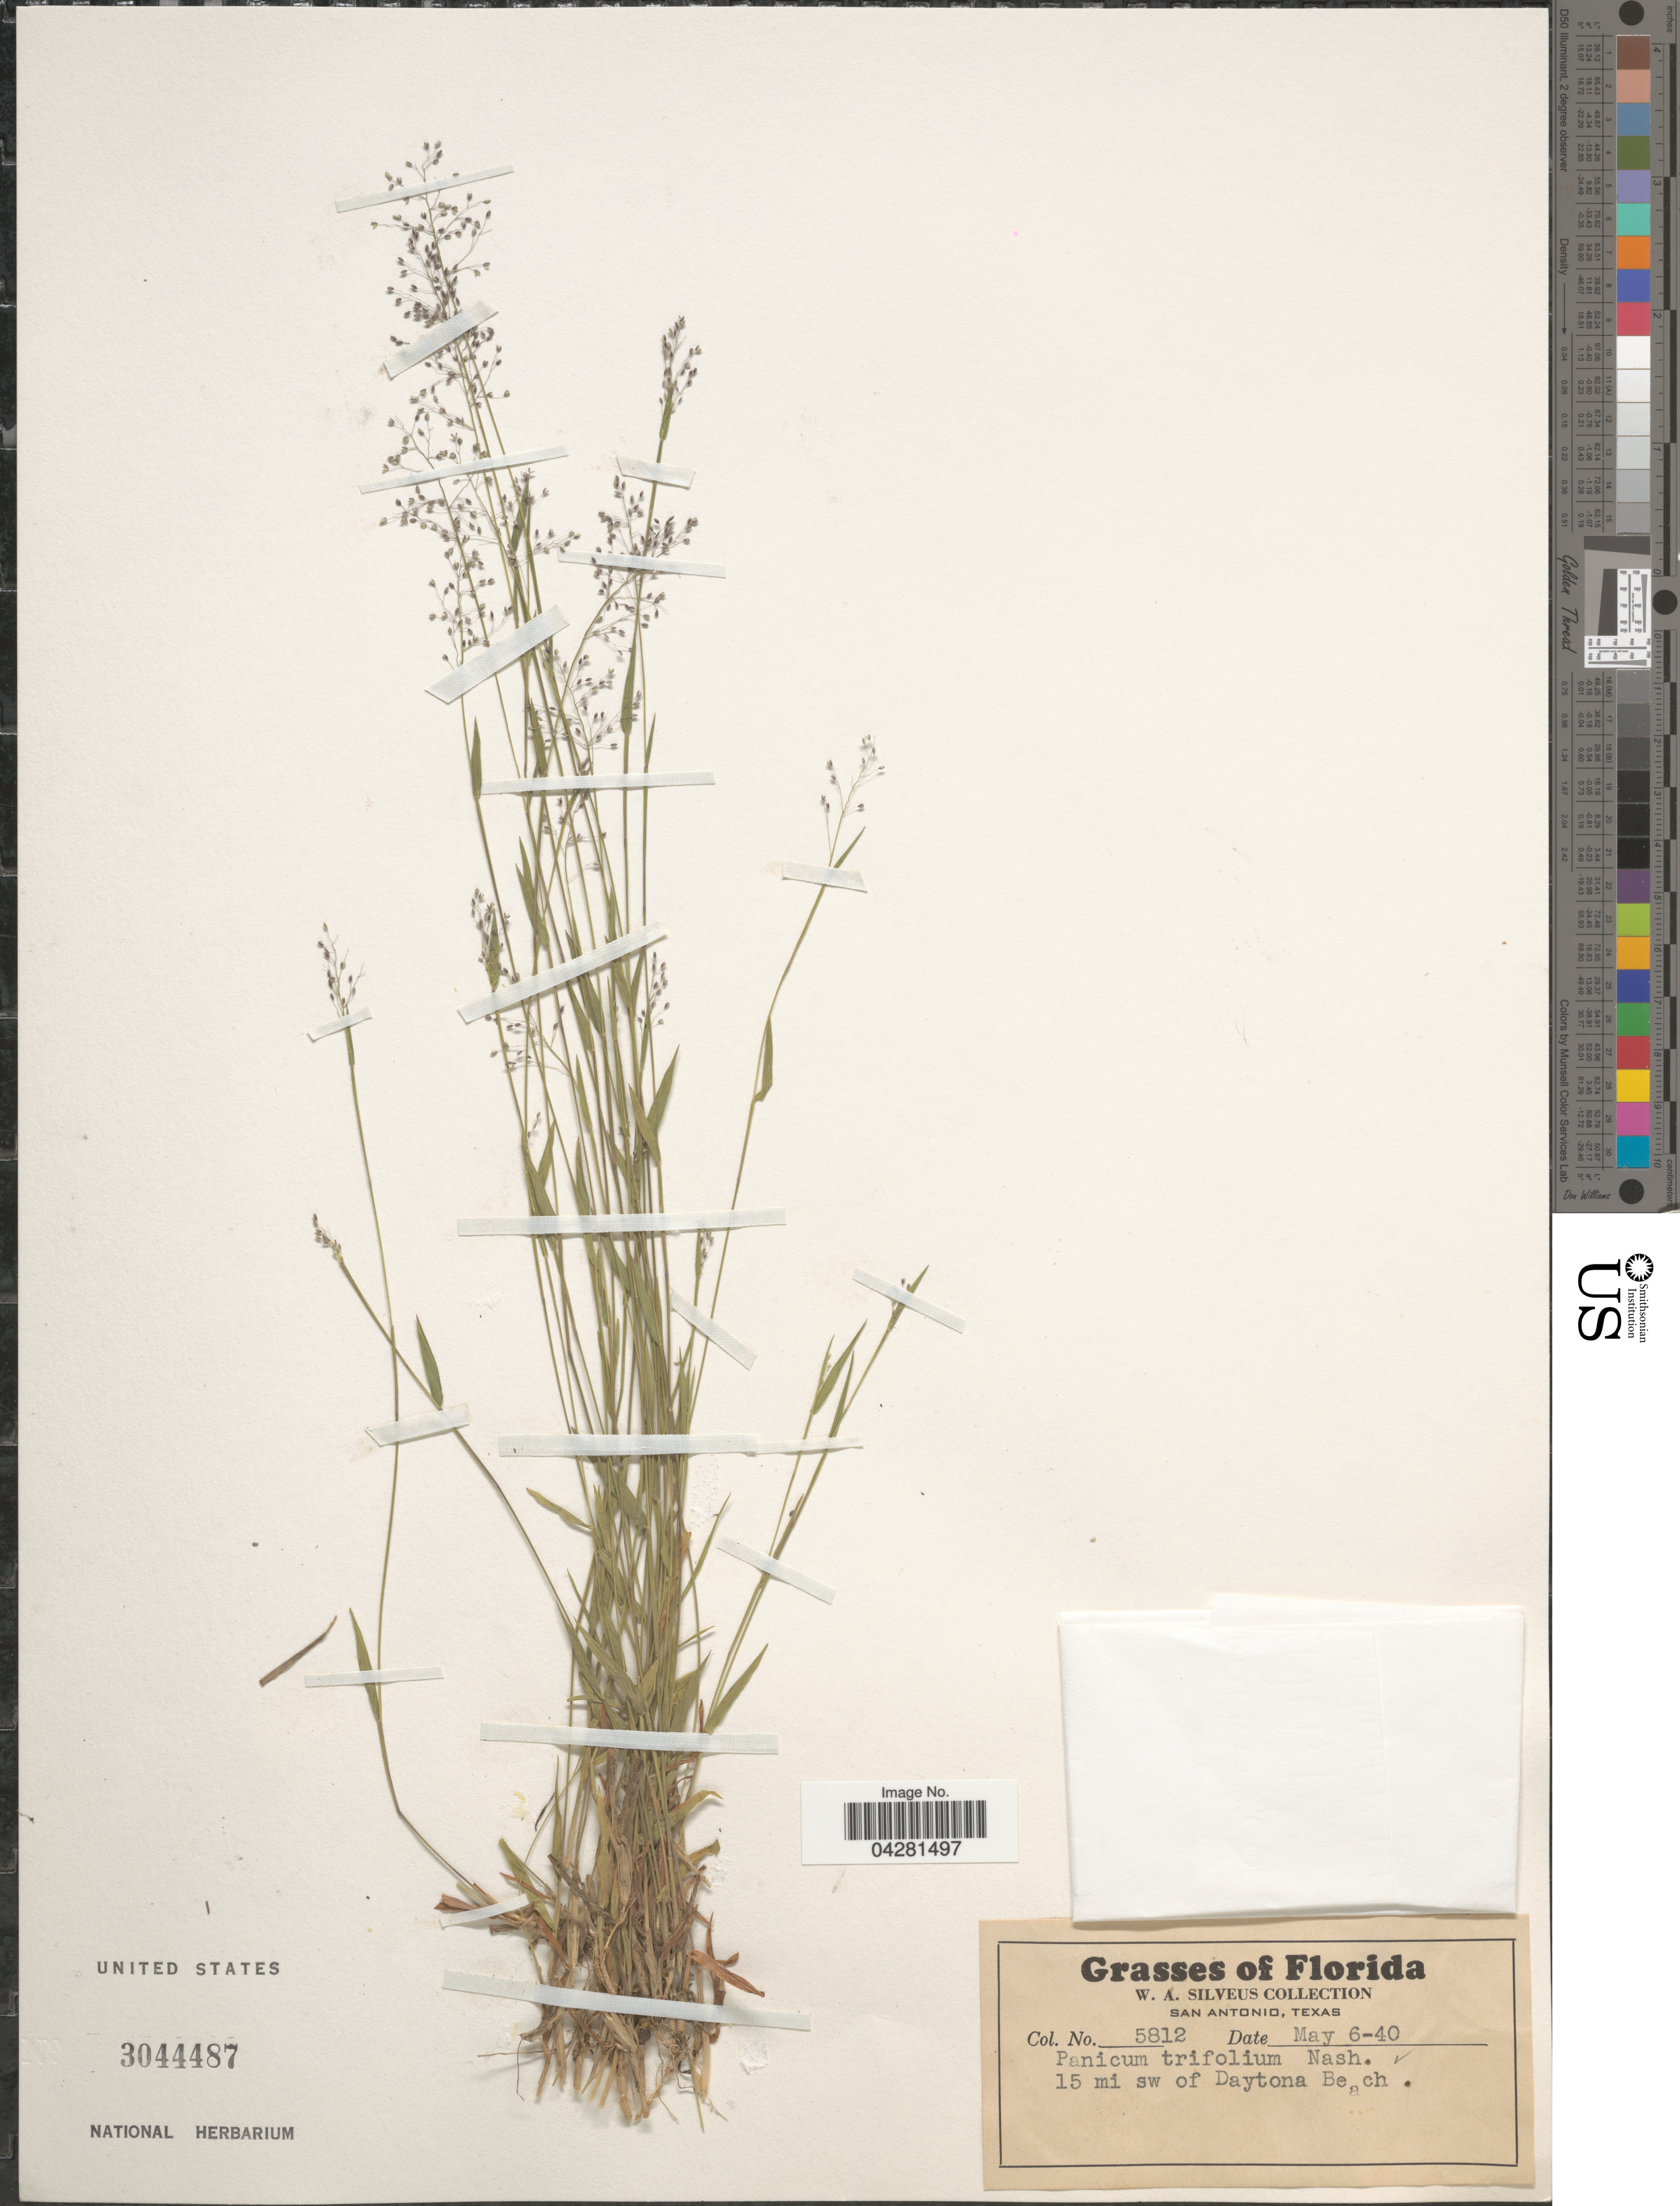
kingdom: Plantae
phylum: Tracheophyta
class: Liliopsida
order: Poales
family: Poaceae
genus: Dichanthelium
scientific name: Dichanthelium dichotomum var. unciphyllum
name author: (Trin.) Davidse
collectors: W. Silveus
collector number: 5812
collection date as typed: Transcribed d/m/y: 6/5/40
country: United States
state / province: Florida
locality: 15 mi sw of Daytona Beach.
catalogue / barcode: US 3044487